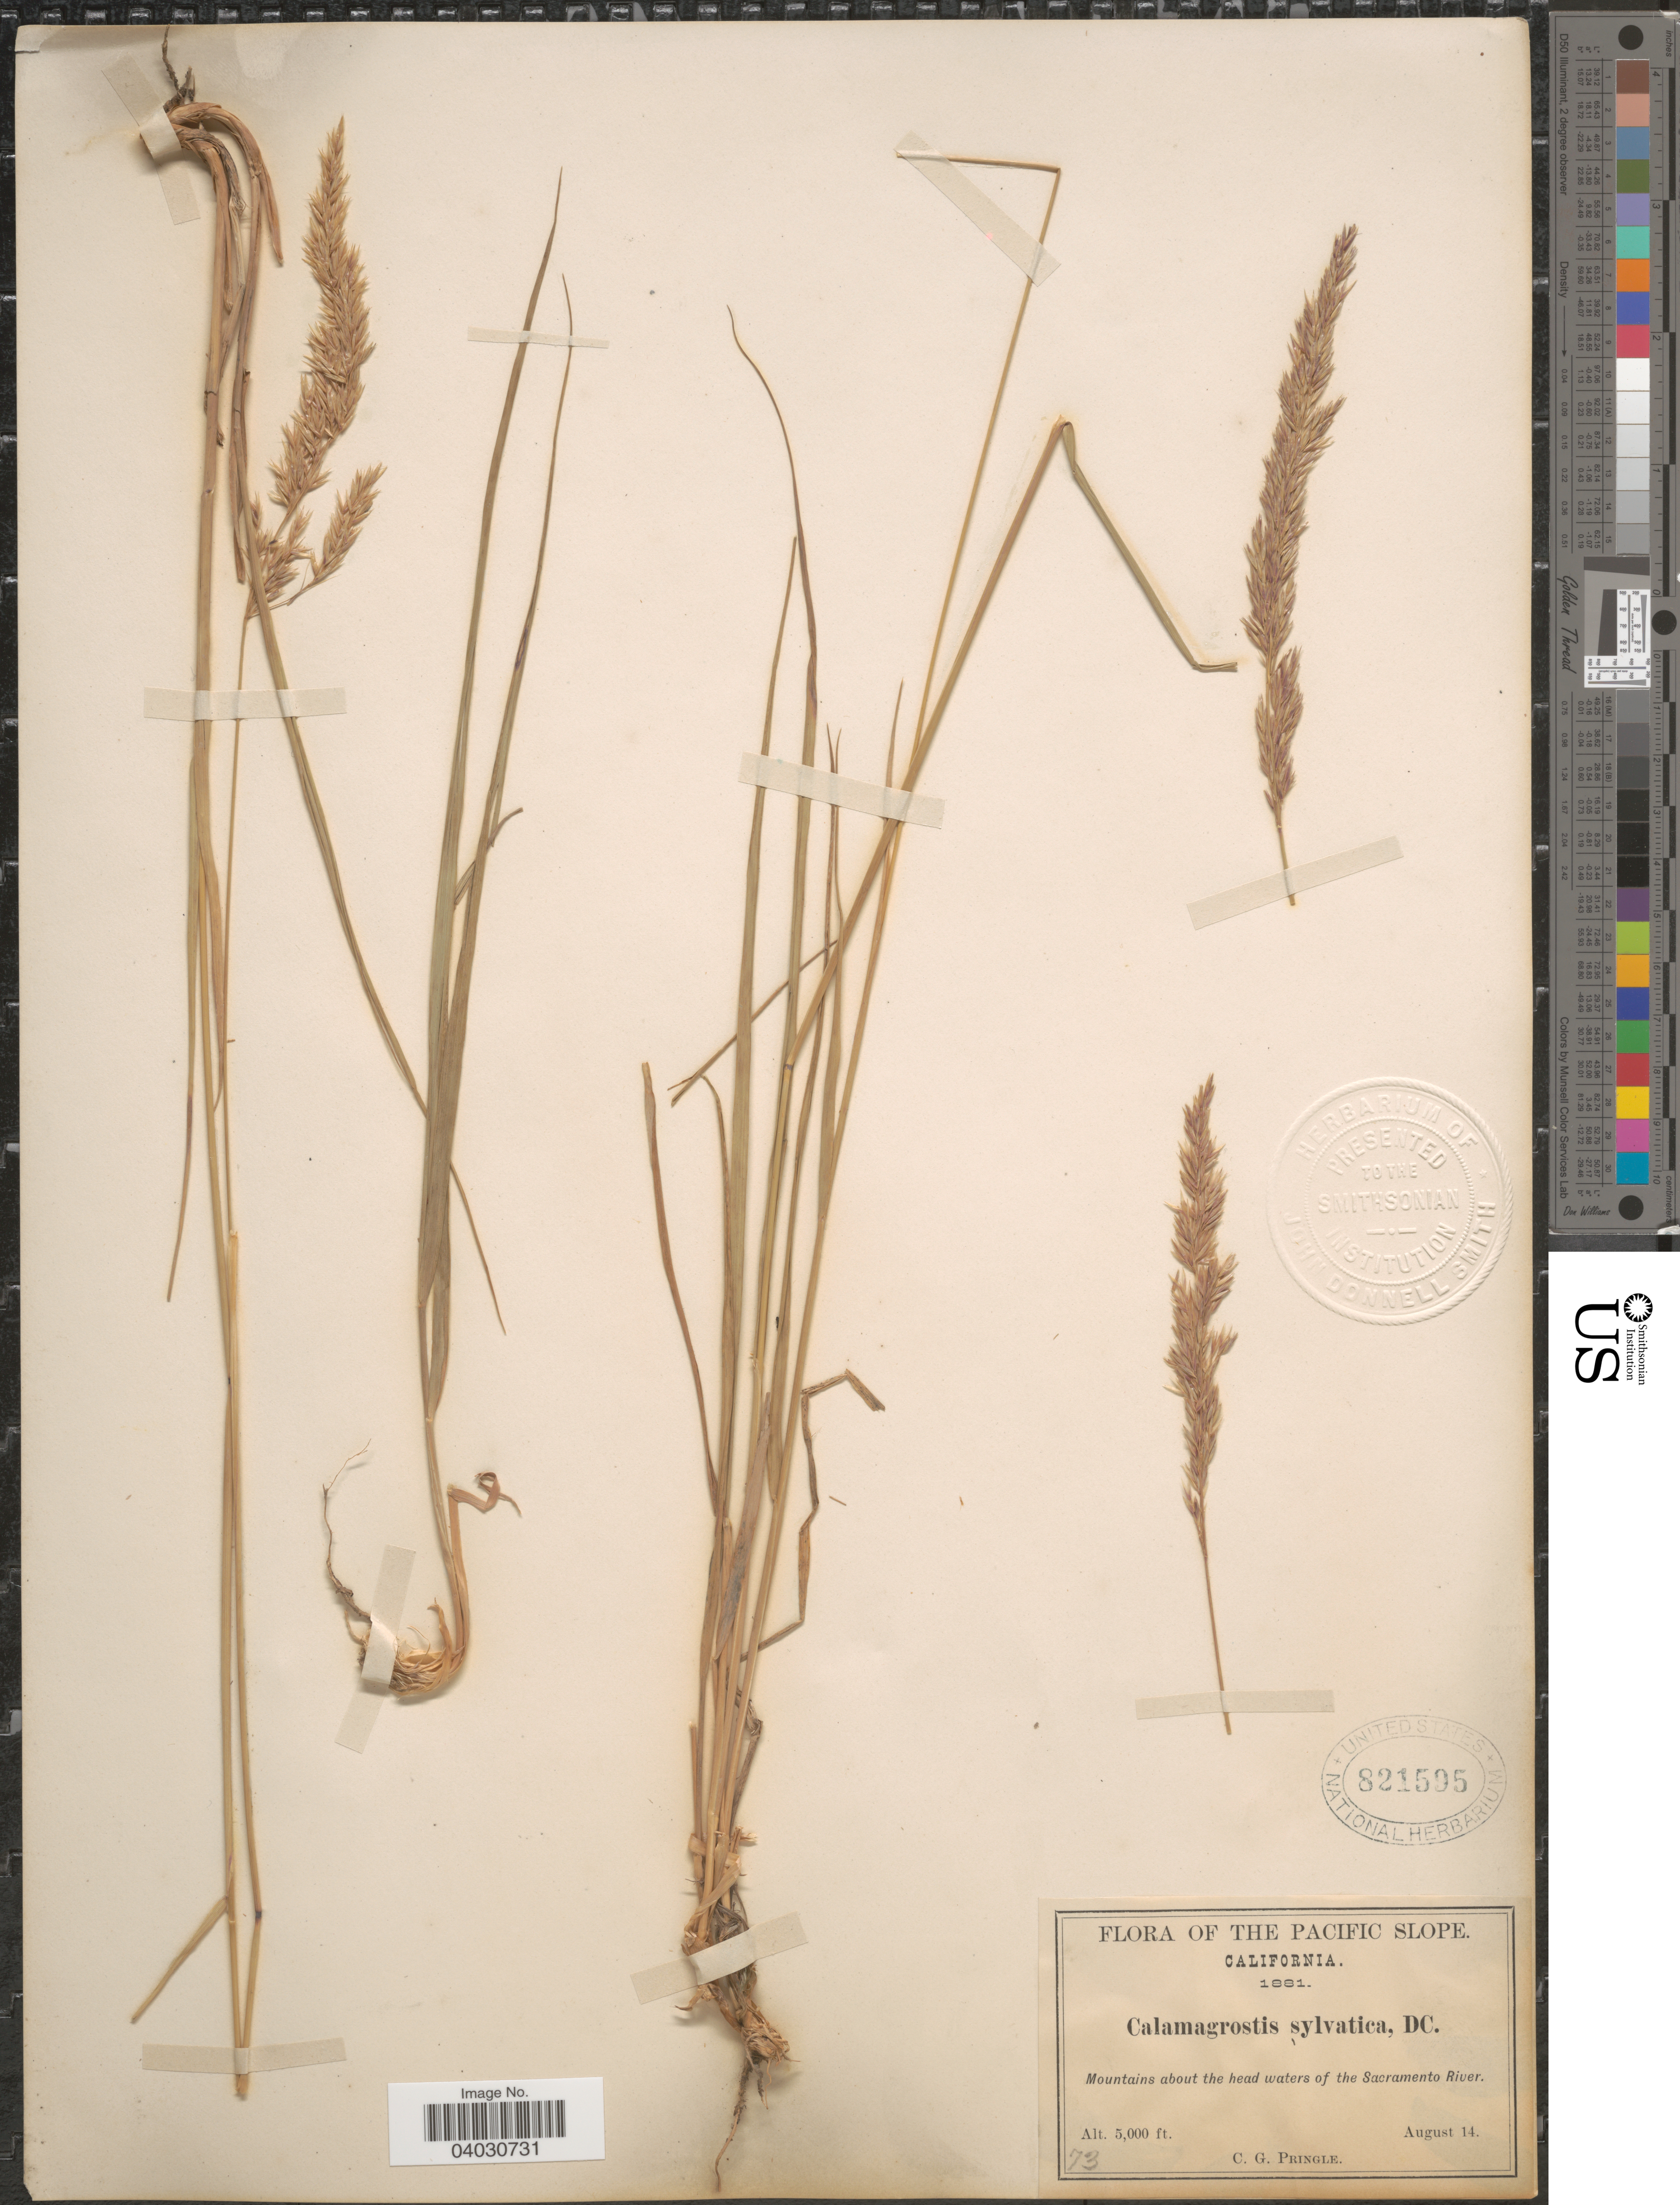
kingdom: Plantae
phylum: Tracheophyta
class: Liliopsida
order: Poales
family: Poaceae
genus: Calamagrostis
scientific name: Calamagrostis rubescens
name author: Buckley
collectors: C. G. Pringle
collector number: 73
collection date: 1881-08-14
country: United States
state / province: California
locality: The Pacific Slope. Mountains about the head waters of the Sacramento River.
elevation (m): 1524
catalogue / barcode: US 821595